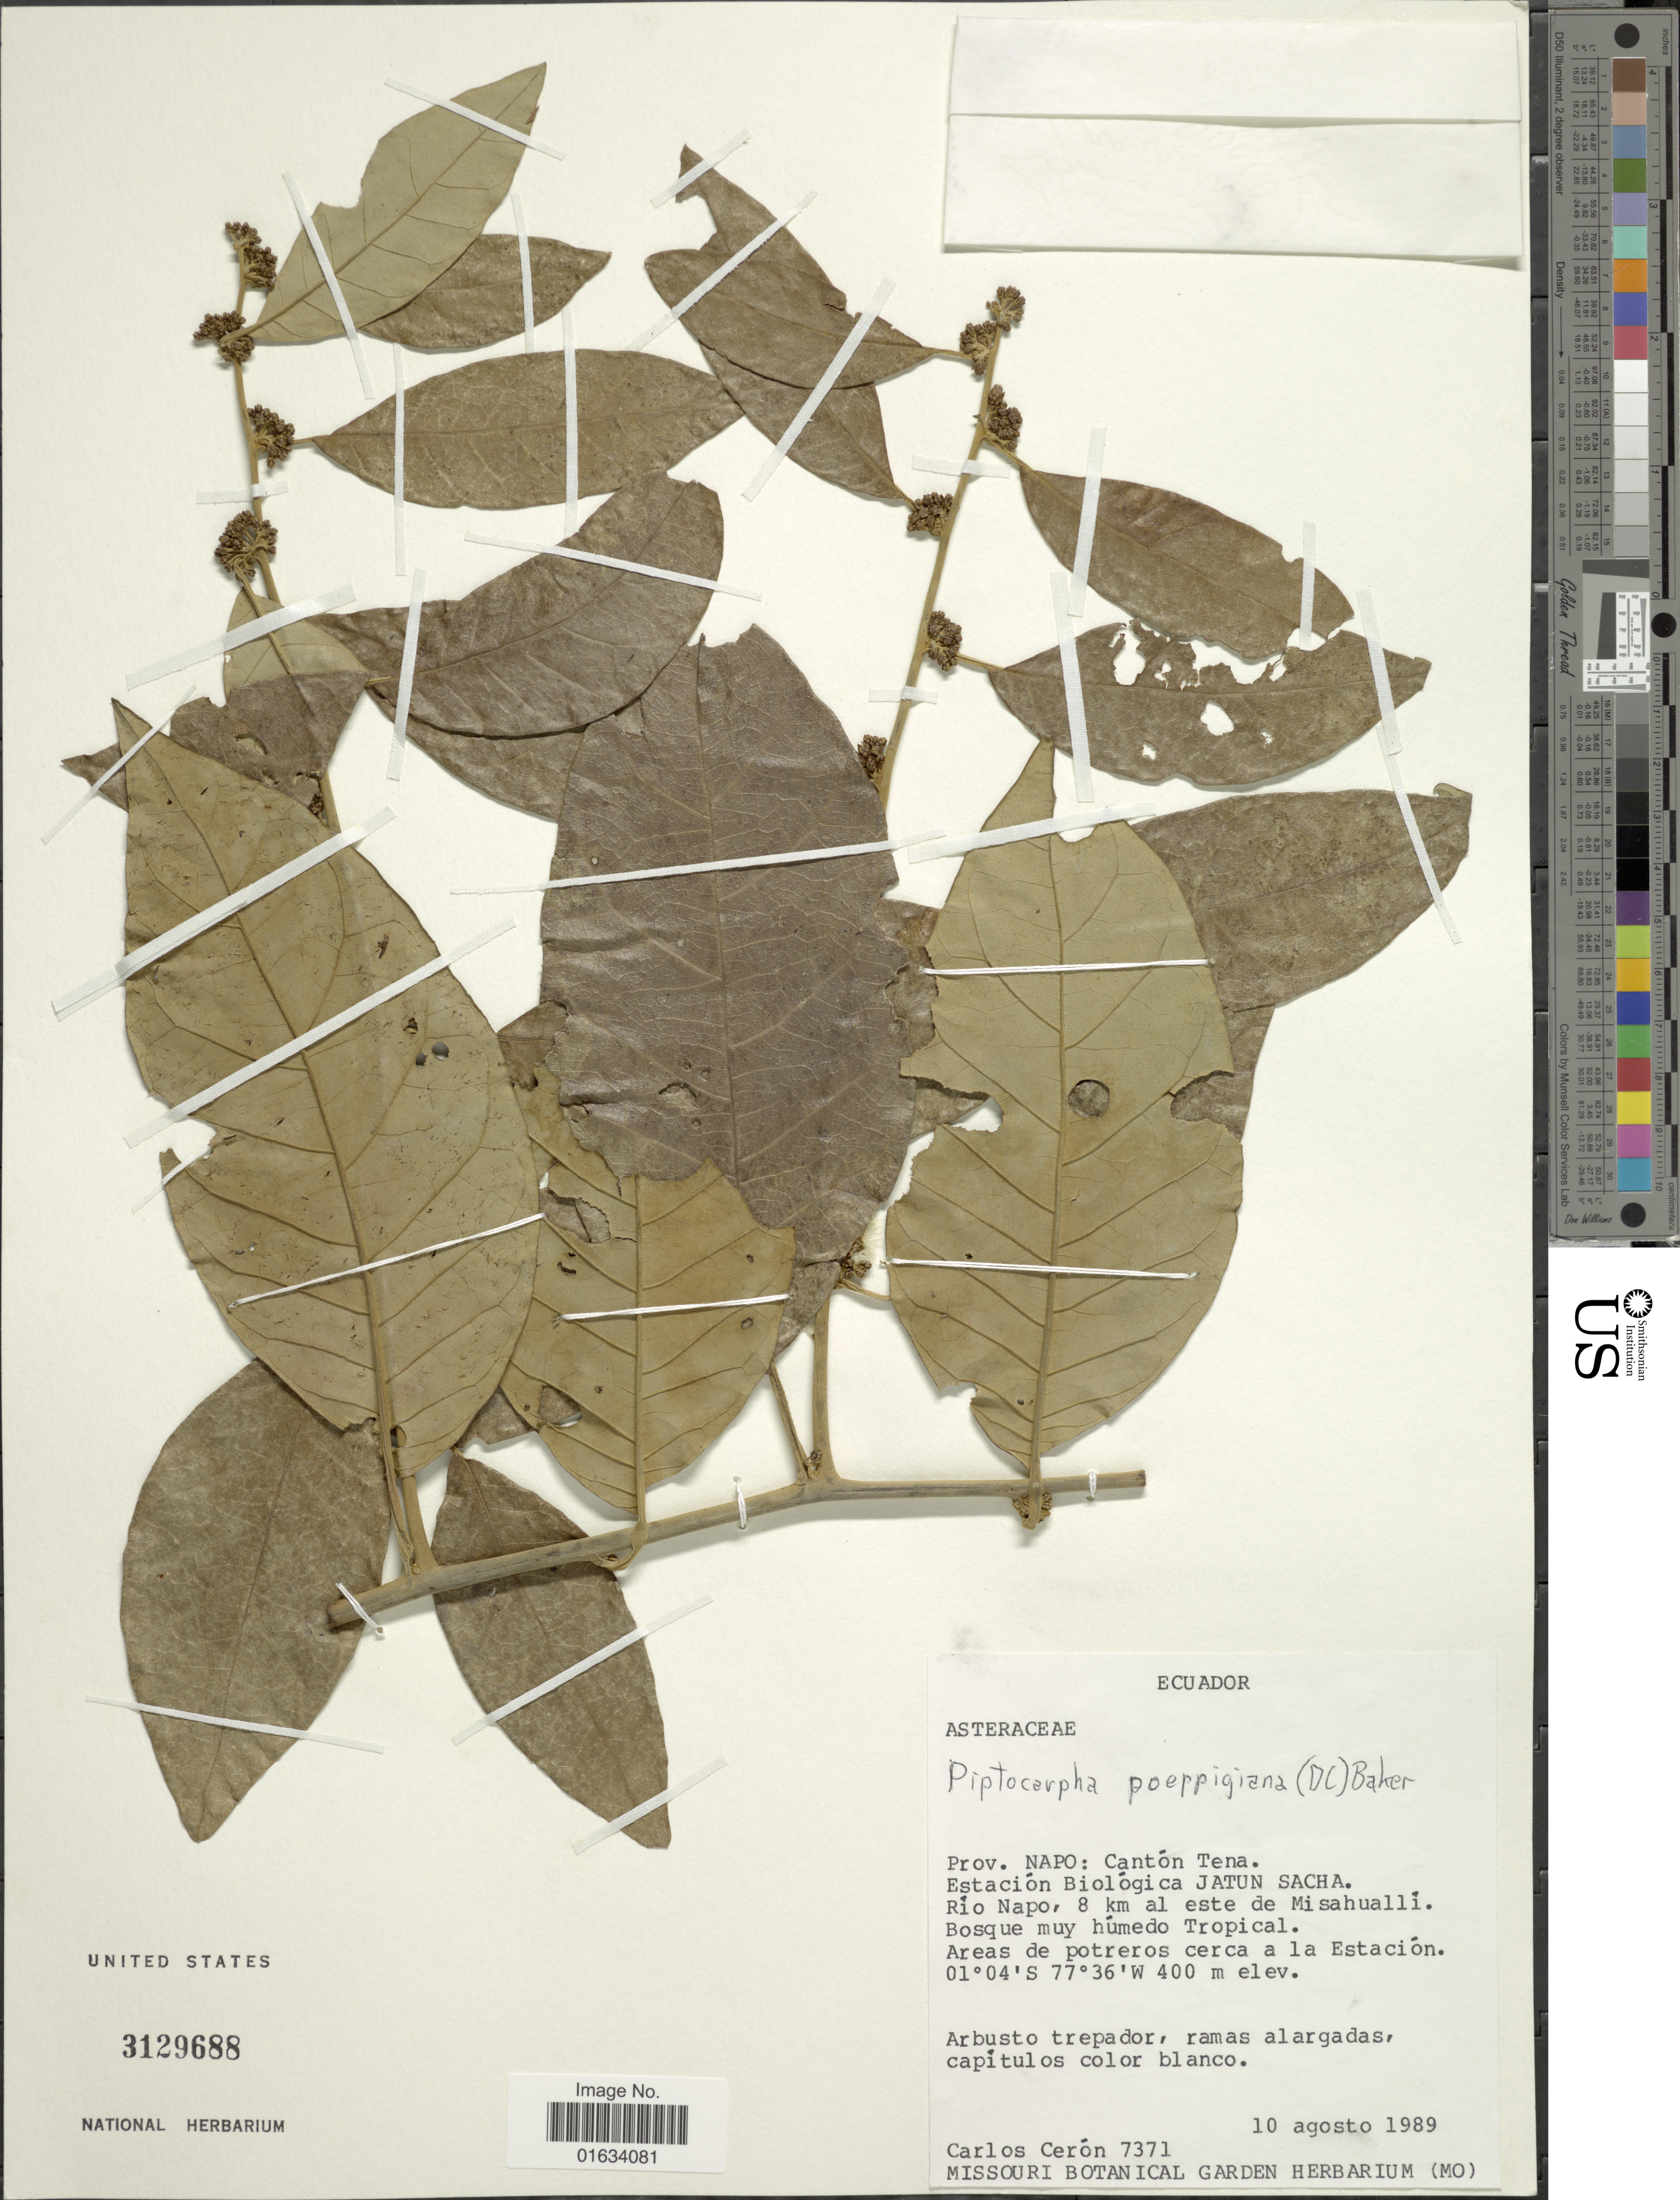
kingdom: Plantae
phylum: Tracheophyta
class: Magnoliopsida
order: Asterales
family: Asteraceae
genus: Piptocarpha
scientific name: Piptocarpha poeppigiana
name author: (DC.) Baker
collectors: C. E. Cerón M.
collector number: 7371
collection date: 1989-08-10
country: Ecuador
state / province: Napo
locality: Ecudaor. Prov. Napo: Canton Tena. Estacion biologica Jatun Sacha. Rio Napo, 8 km al este de Misahualli. Bosque muy humedo Tropical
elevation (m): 400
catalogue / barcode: US 3129688